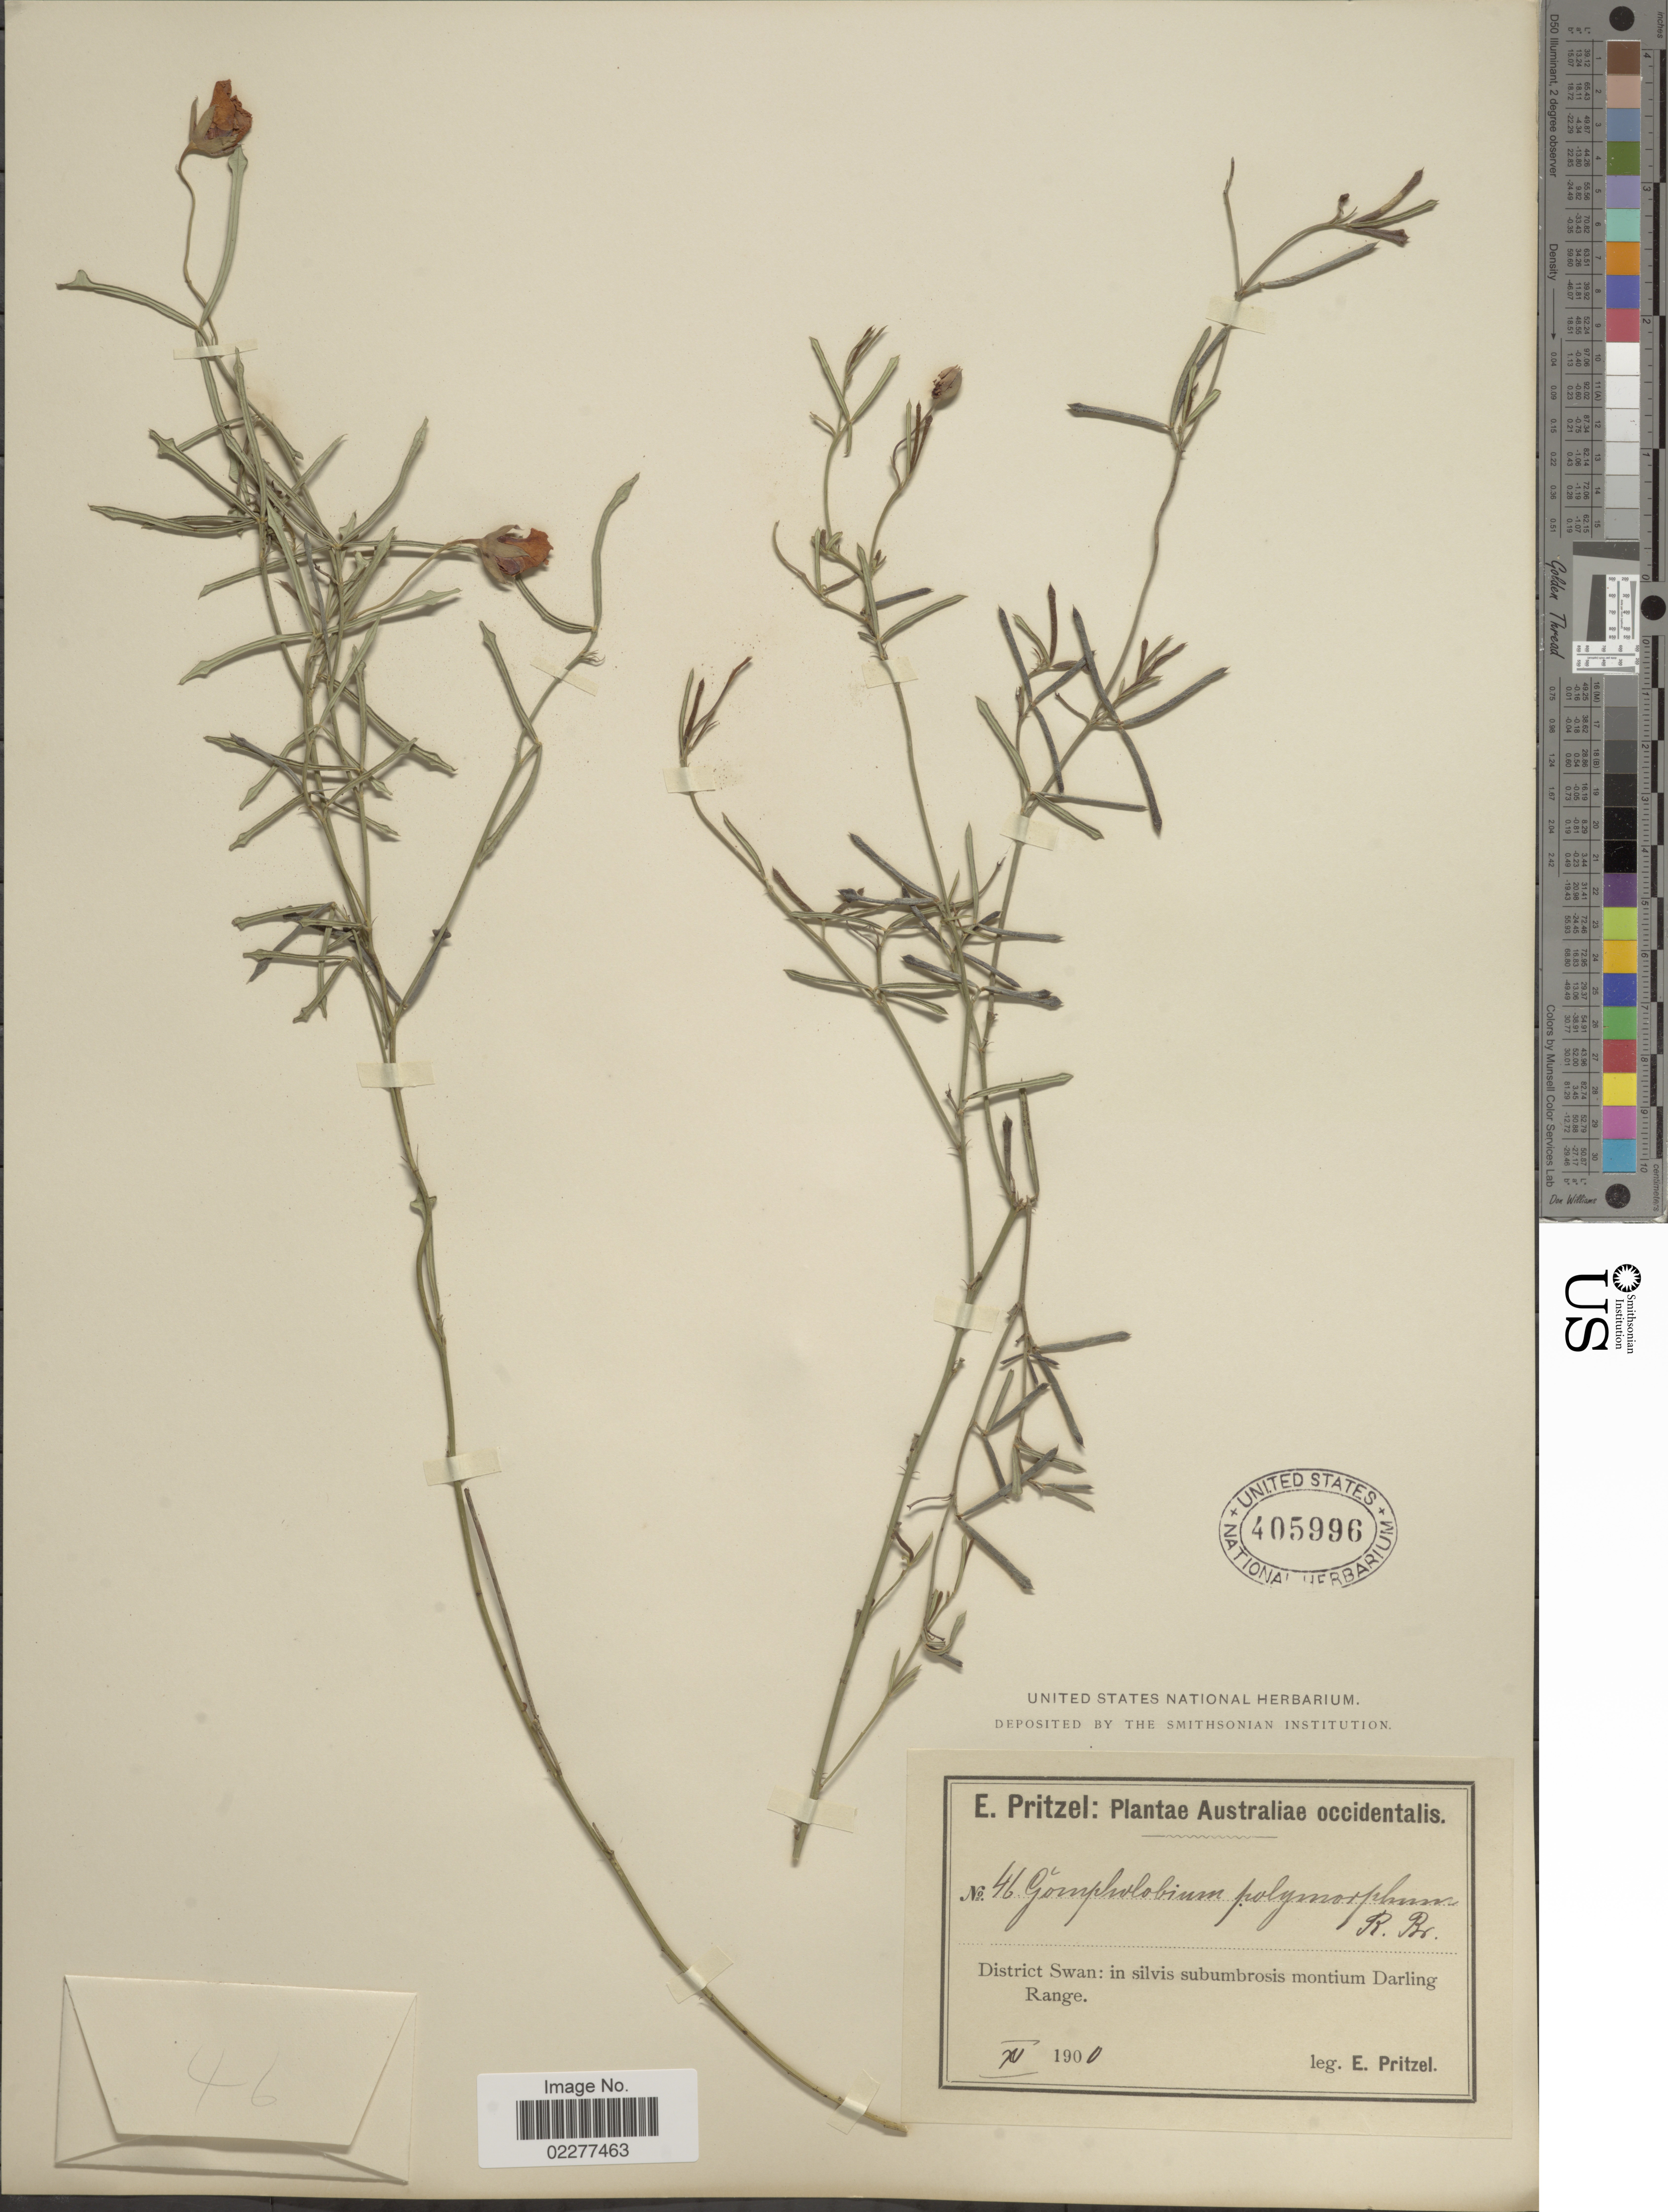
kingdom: Plantae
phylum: Tracheophyta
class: Magnoliopsida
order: Fabales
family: Fabaceae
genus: Gompholobium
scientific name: Gompholobium polymorphum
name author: R. Br.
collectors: E. G. Pritzel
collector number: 46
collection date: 1900-11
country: Australia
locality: Australiae occidentalis, District Swan: in silvis subumbrosis montium Darling Range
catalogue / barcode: US 405996